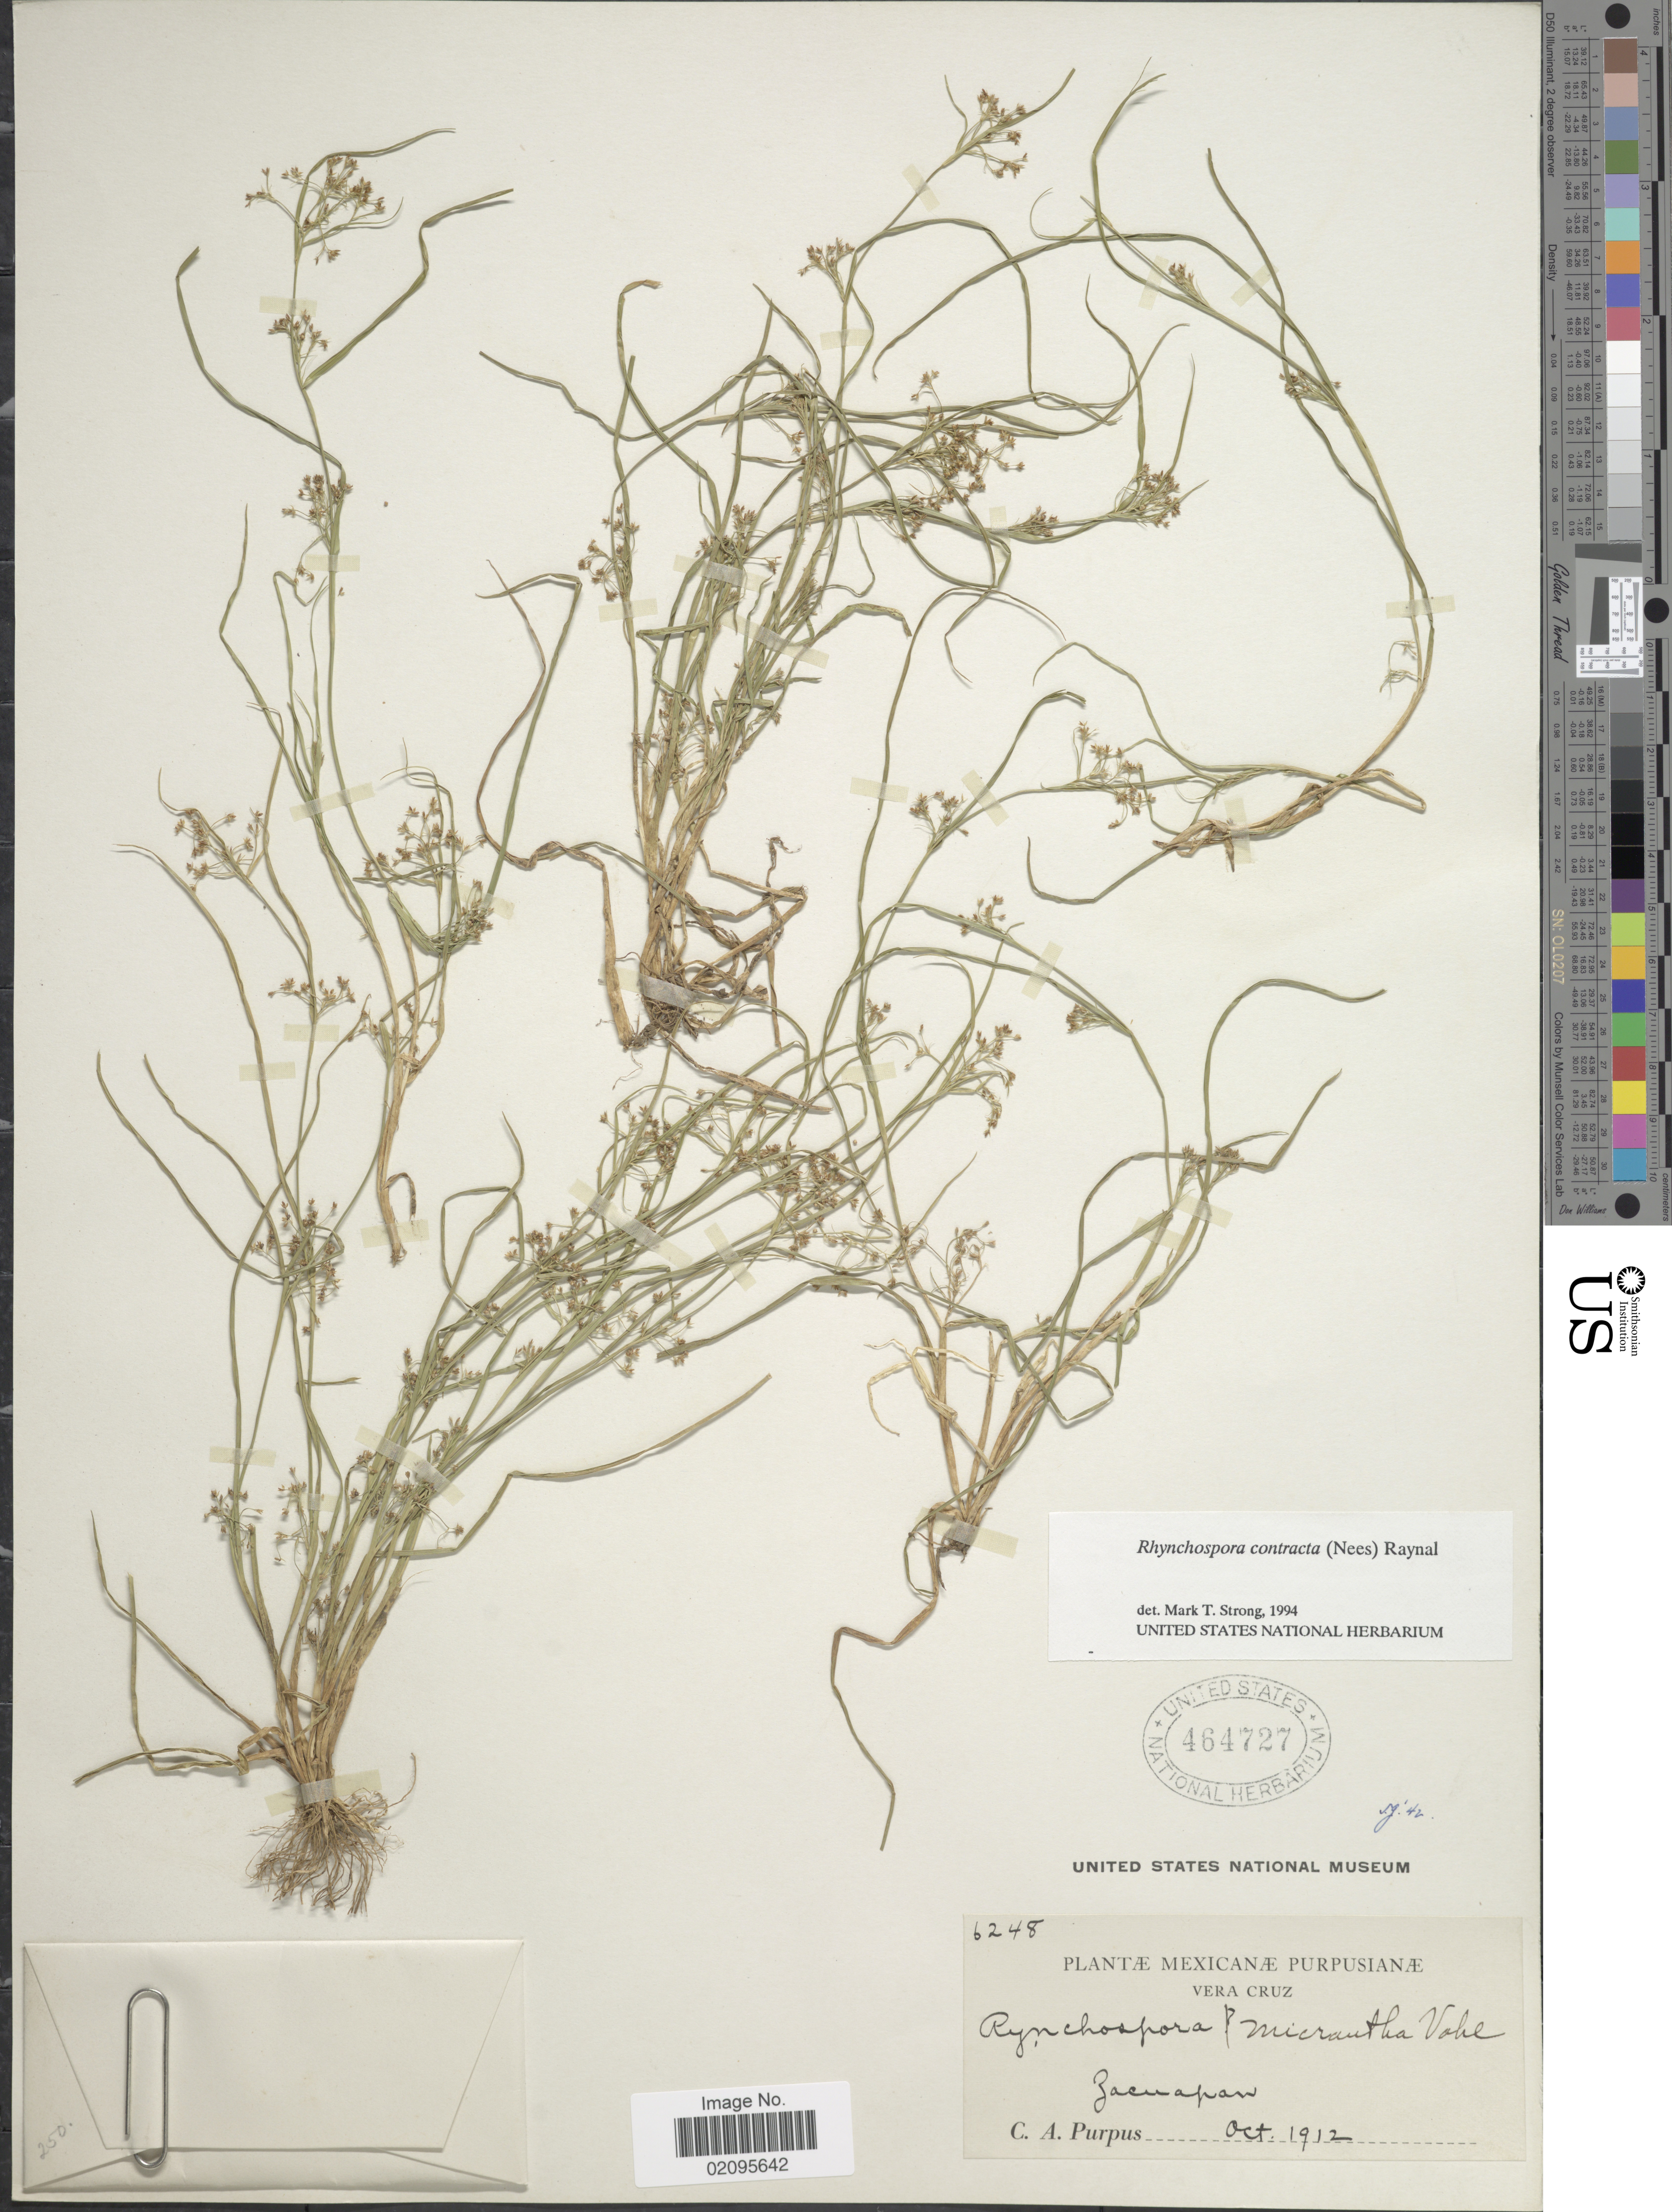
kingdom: Plantae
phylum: Tracheophyta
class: Liliopsida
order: Poales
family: Cyperaceae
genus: Rhynchospora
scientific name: Rhynchospora contracta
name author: (Nees) J. Raynal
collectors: C. A. Purpus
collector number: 6248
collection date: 1912-10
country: Mexico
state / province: Veracruz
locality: Vera Cruz, Zacuapan.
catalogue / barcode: US 464727